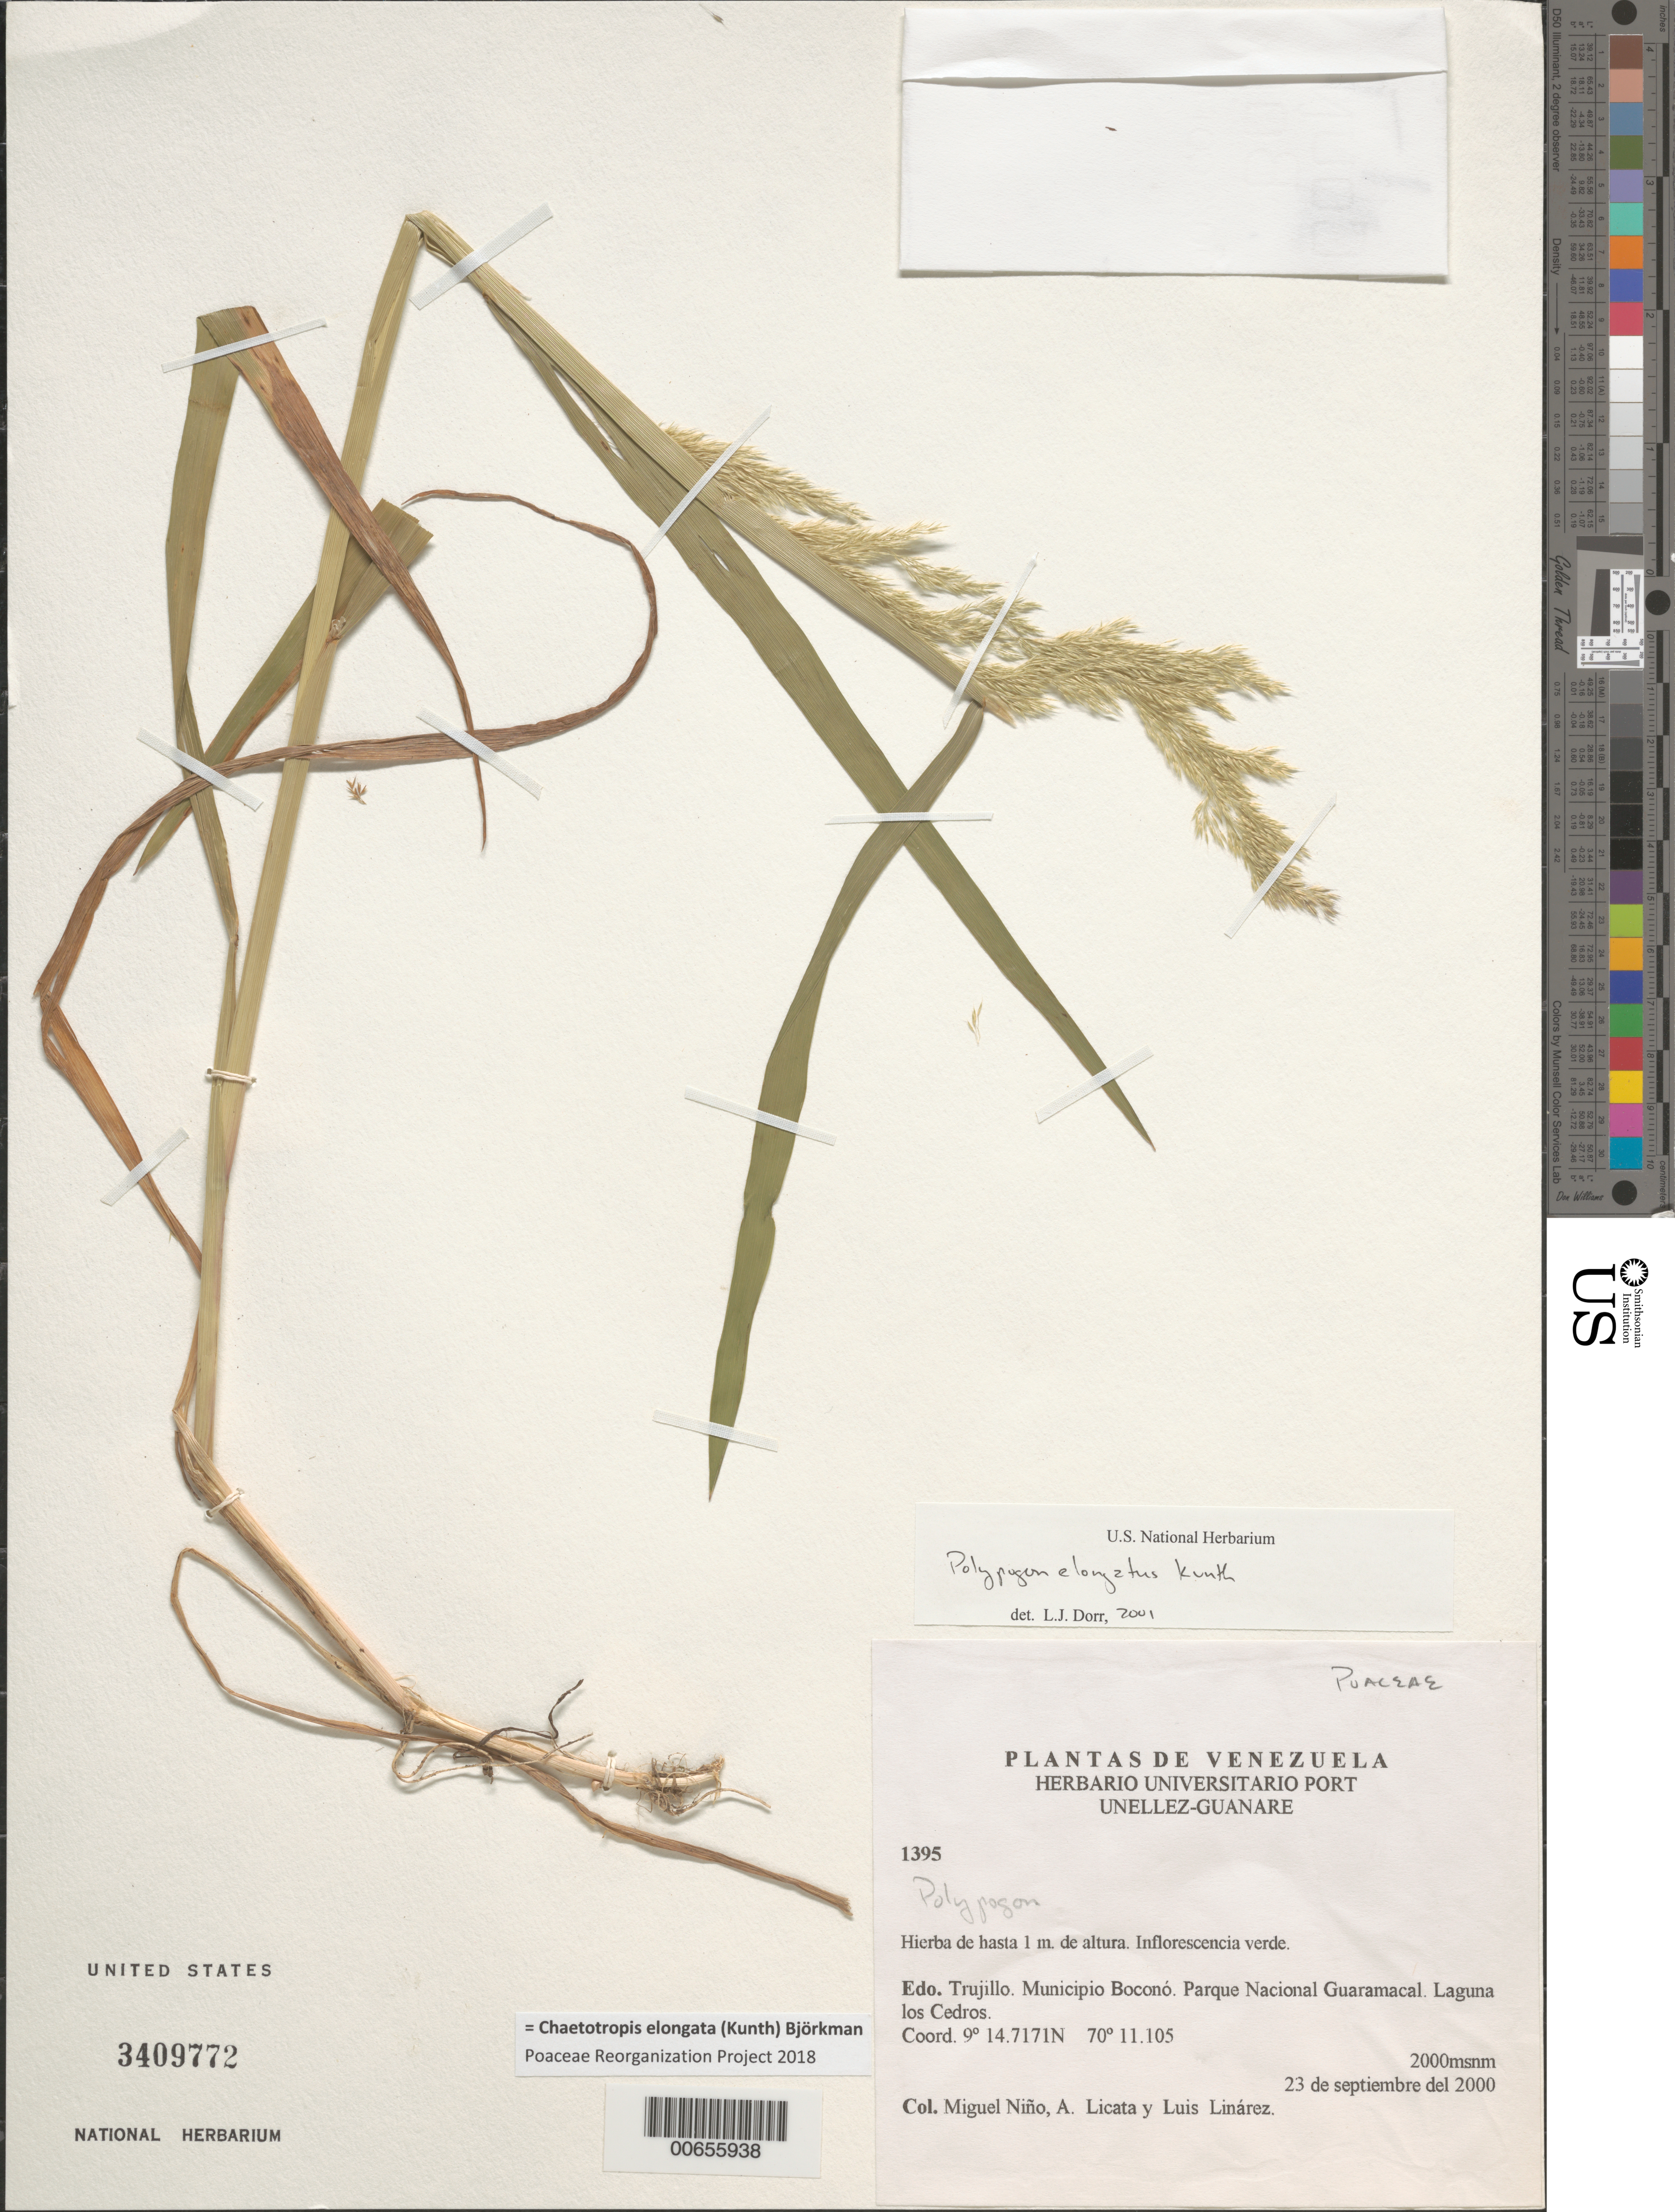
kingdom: Plantae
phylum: Tracheophyta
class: Liliopsida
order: Poales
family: Poaceae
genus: Chaetotropis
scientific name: Chaetotropis elongata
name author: (Kunth) Björkman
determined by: Poaceae Reorganization Project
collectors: S. M. Niño, A. Licata & L. Linárez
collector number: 1395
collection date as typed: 23 Sep 2000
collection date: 2000-09-23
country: Venezuela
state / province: Trujillo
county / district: Boconó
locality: Parque Nacional Guaramacal, Laguna Los Cedros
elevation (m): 2000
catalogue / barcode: US 3409772